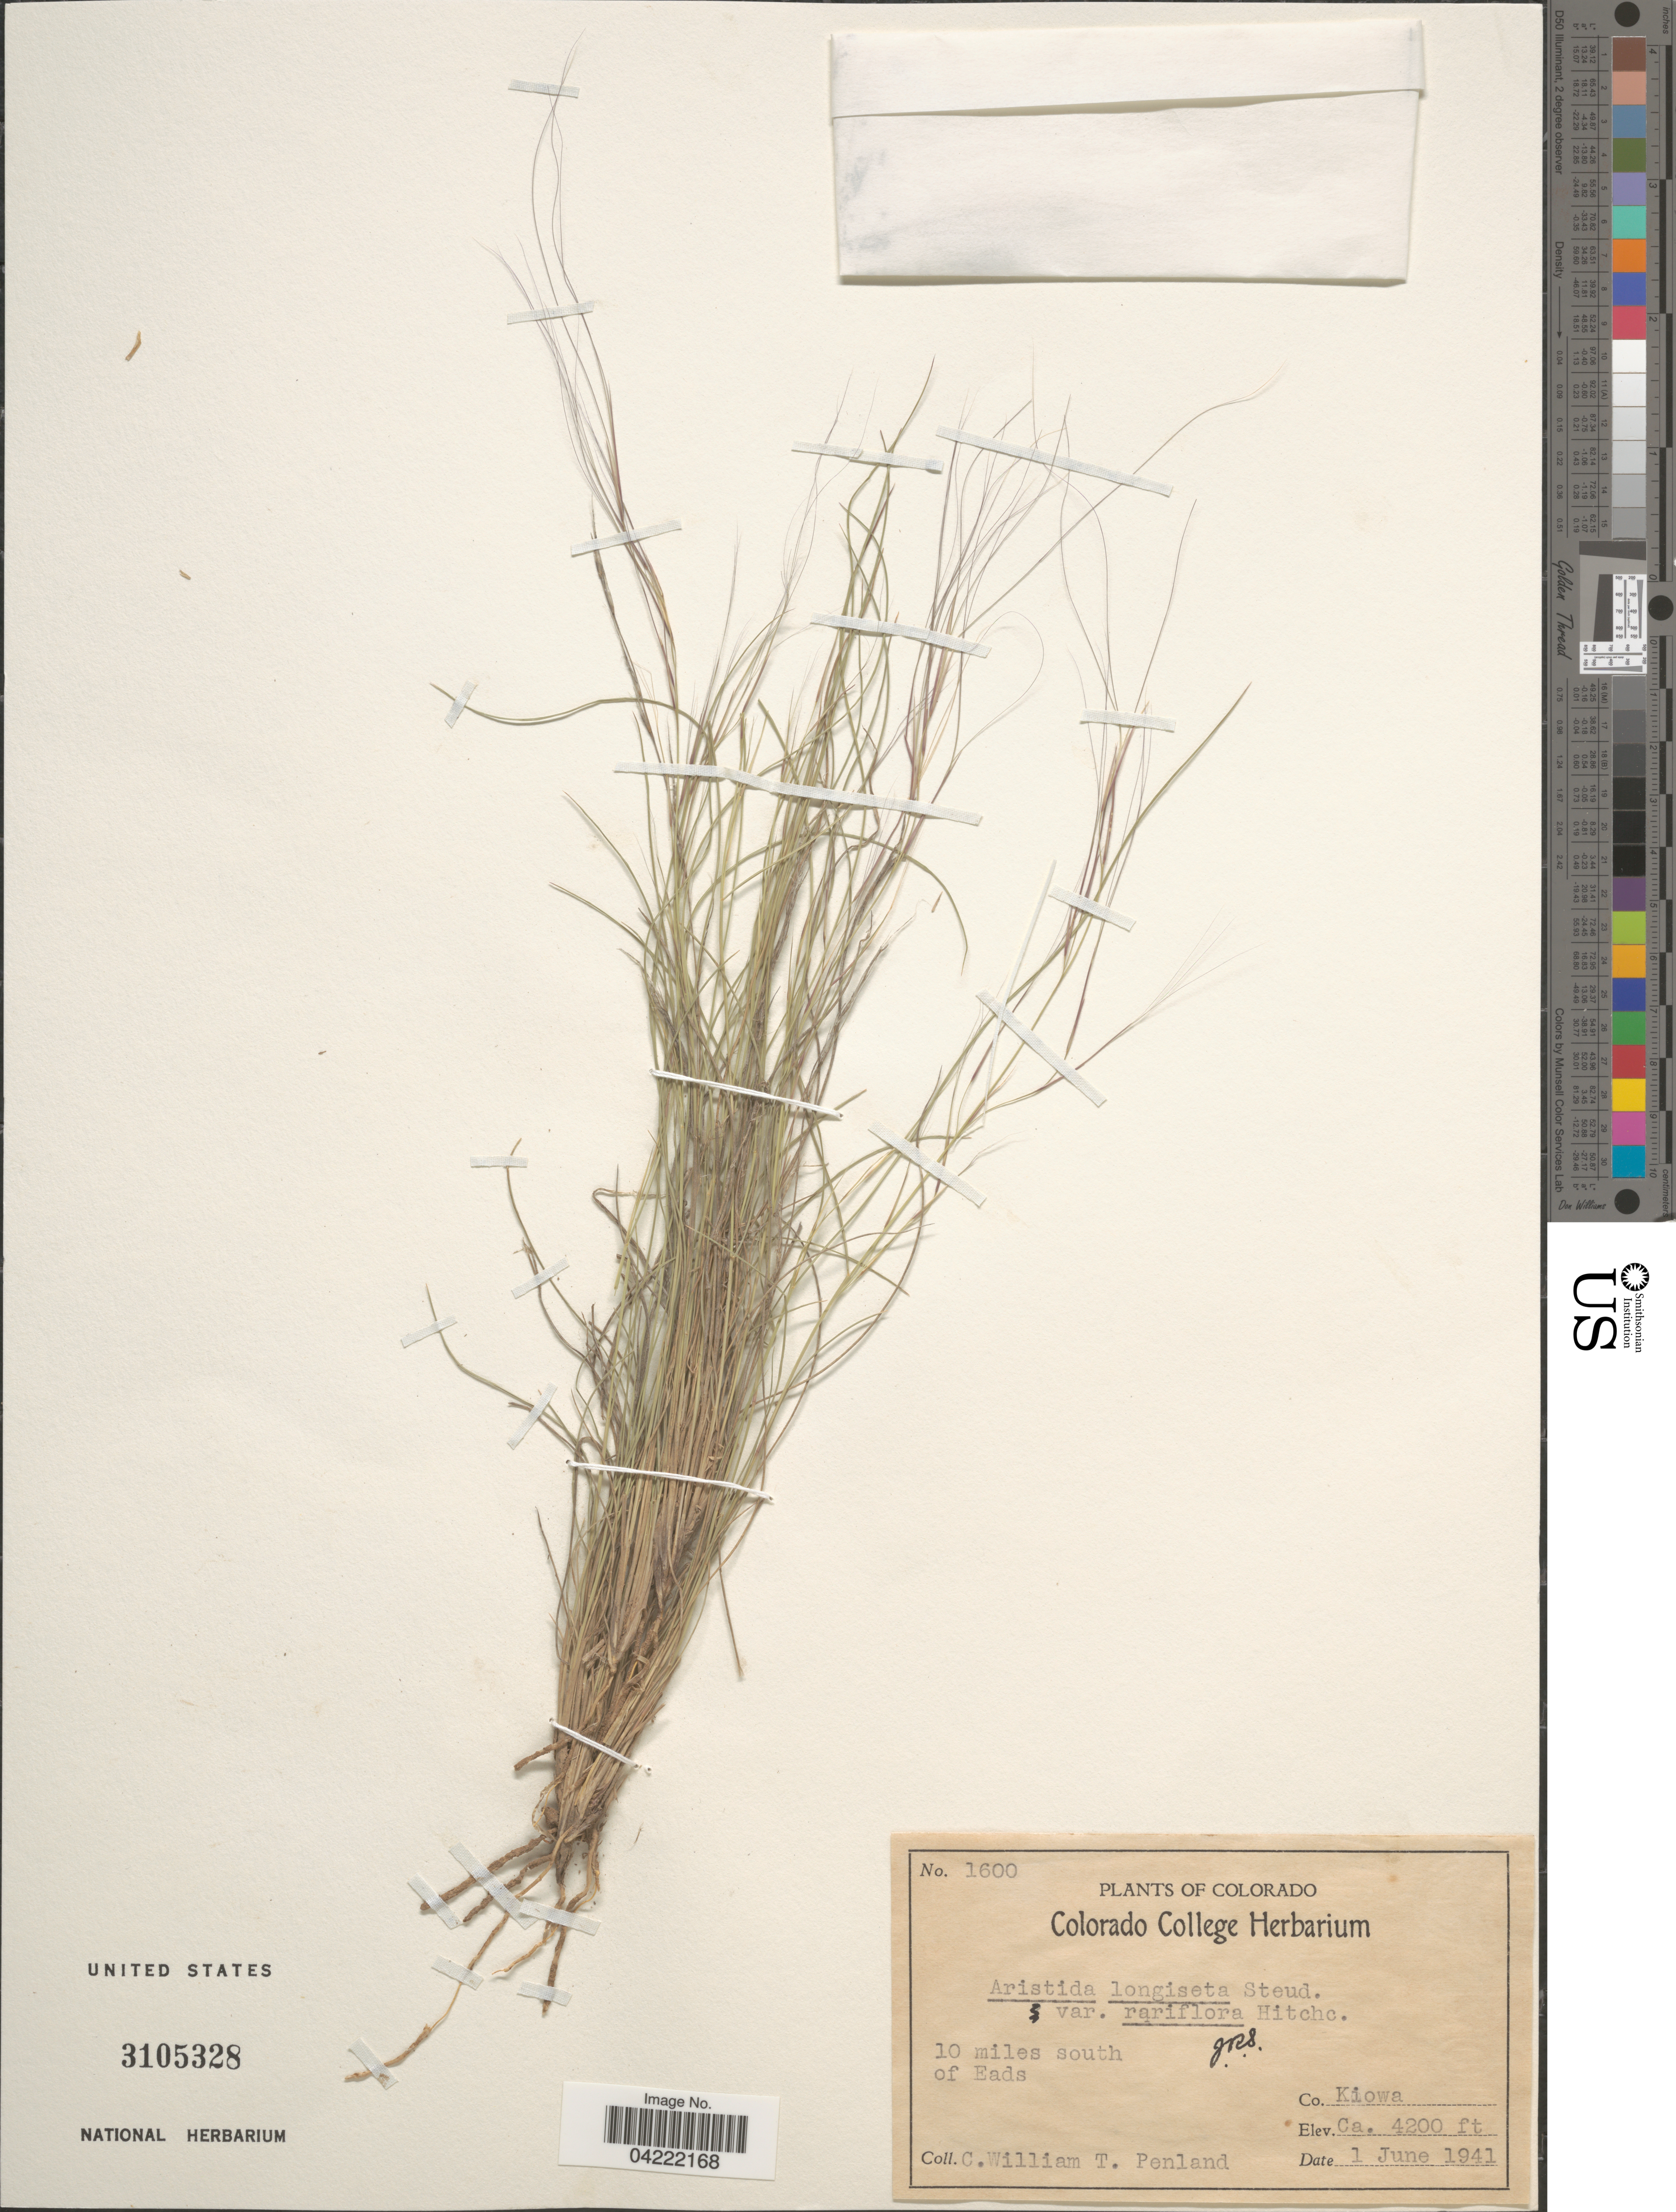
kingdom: Plantae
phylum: Tracheophyta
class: Liliopsida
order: Poales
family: Poaceae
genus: Aristida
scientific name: Aristida purpurea var. longiseta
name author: (Steud.) Vasey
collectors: C. William & T. Penland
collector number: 1600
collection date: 1941-06-01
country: United States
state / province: Colorado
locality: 10 miles south of Eads. Co. Kiowa.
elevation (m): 1280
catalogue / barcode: US 3105328